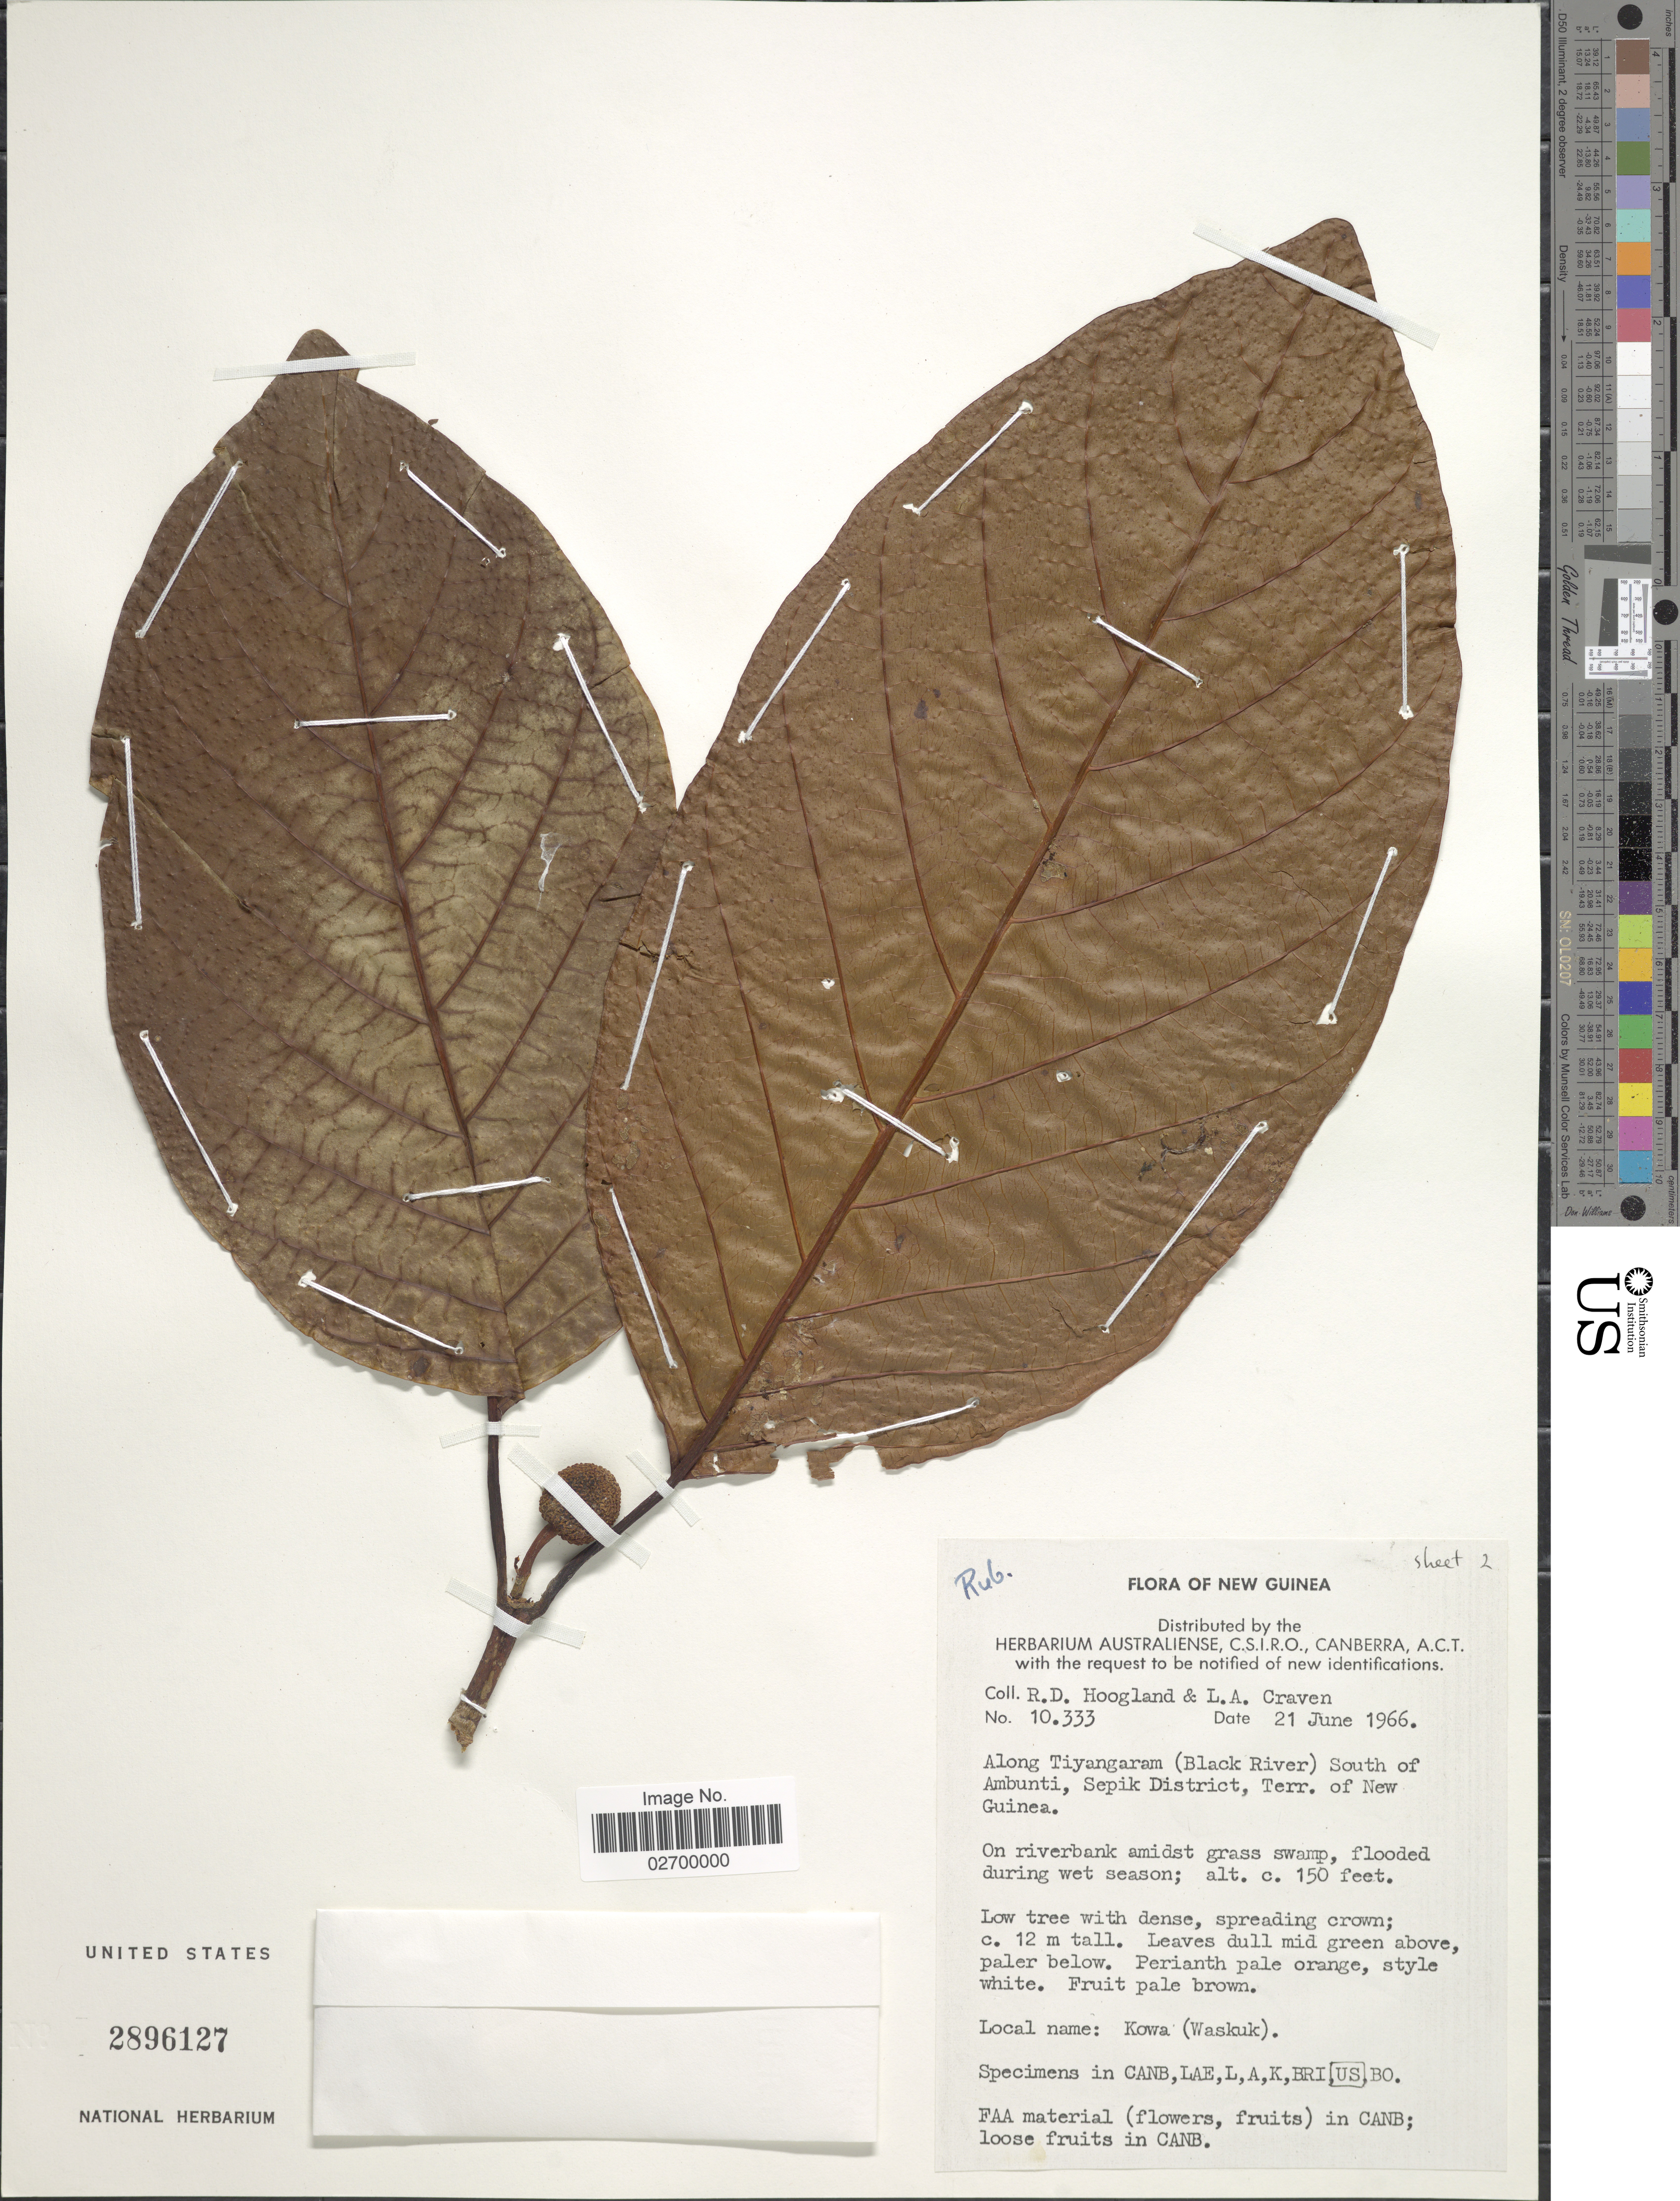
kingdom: Plantae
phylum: Tracheophyta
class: Magnoliopsida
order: Gentianales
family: Rubiaceae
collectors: R. D. Hoogland & L. A. Craven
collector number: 10333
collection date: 1966-06-21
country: Papua New Guinea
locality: New Guinea. Along Tiyangaram (Black River) South of Ambunti, Sepik District. Terr. of New Guinea.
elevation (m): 46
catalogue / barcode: US 2896127